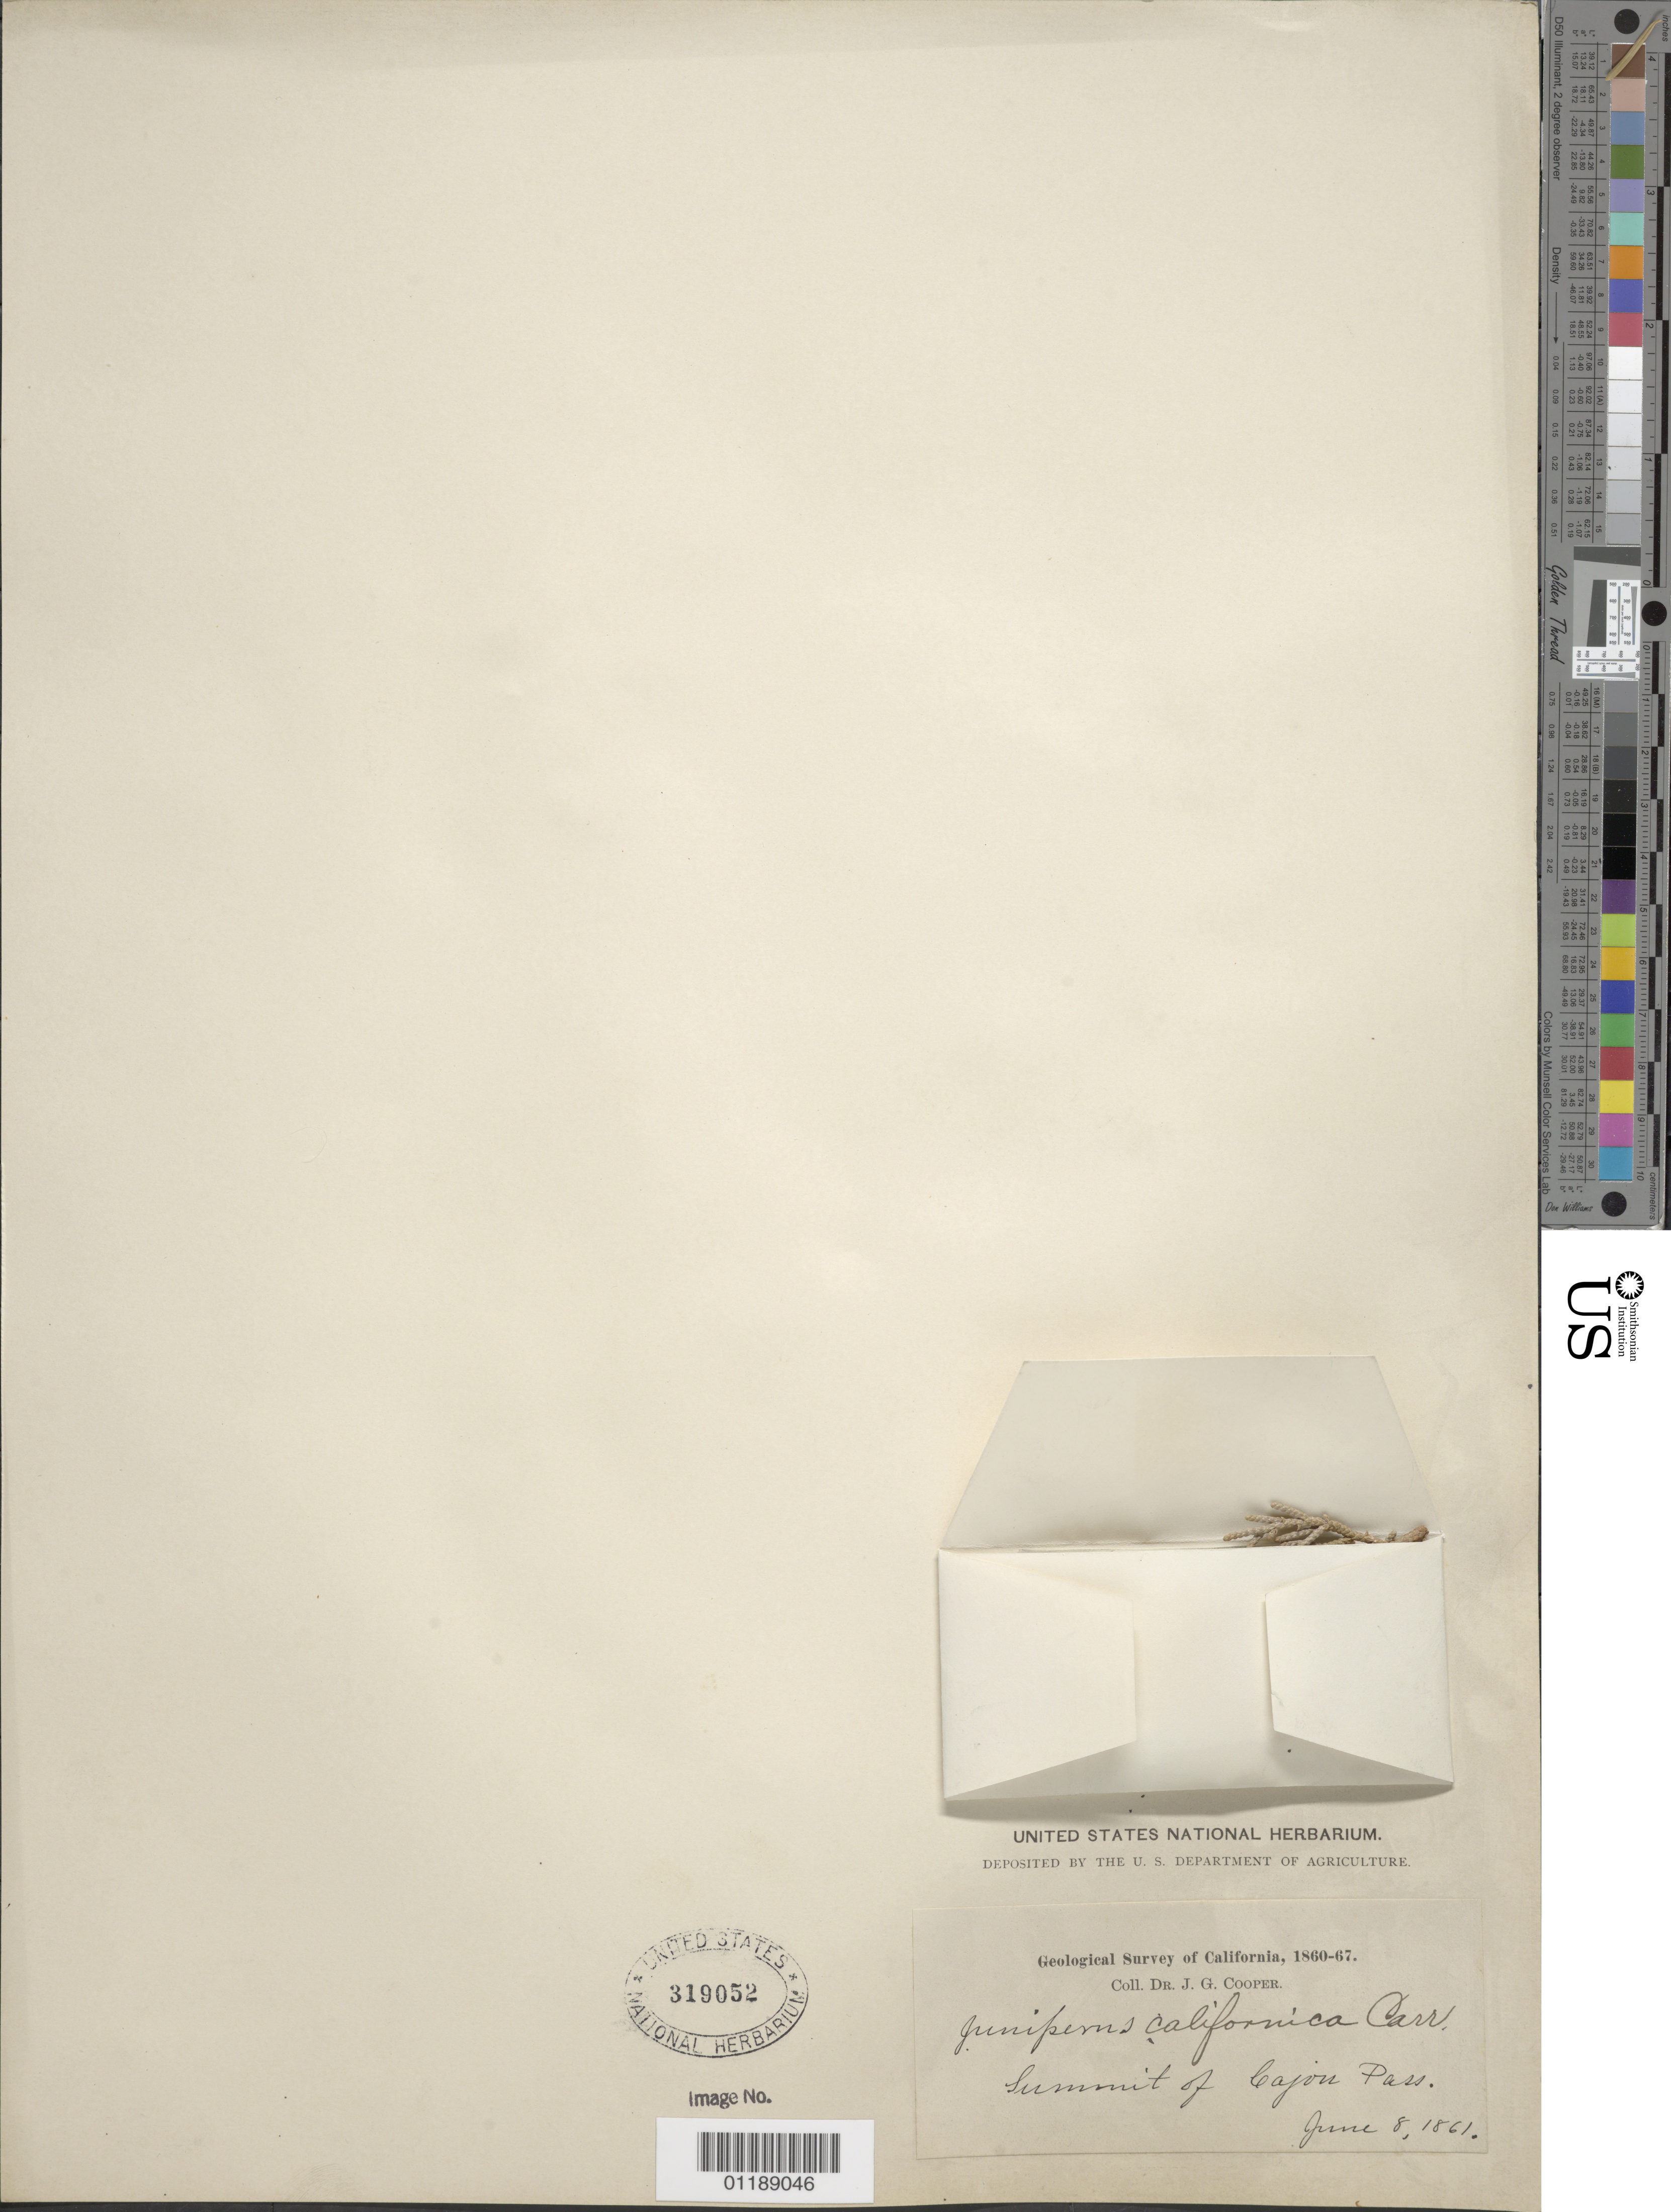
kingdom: Plantae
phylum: Tracheophyta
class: Pinopsida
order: Pinales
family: Cupressaceae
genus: Juniperus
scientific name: Juniperus californica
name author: Carrière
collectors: J. G. Cooper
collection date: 1861-06-08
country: United States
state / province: California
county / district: San Bernardino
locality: Summit of Cajon Pass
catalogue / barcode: US 319052